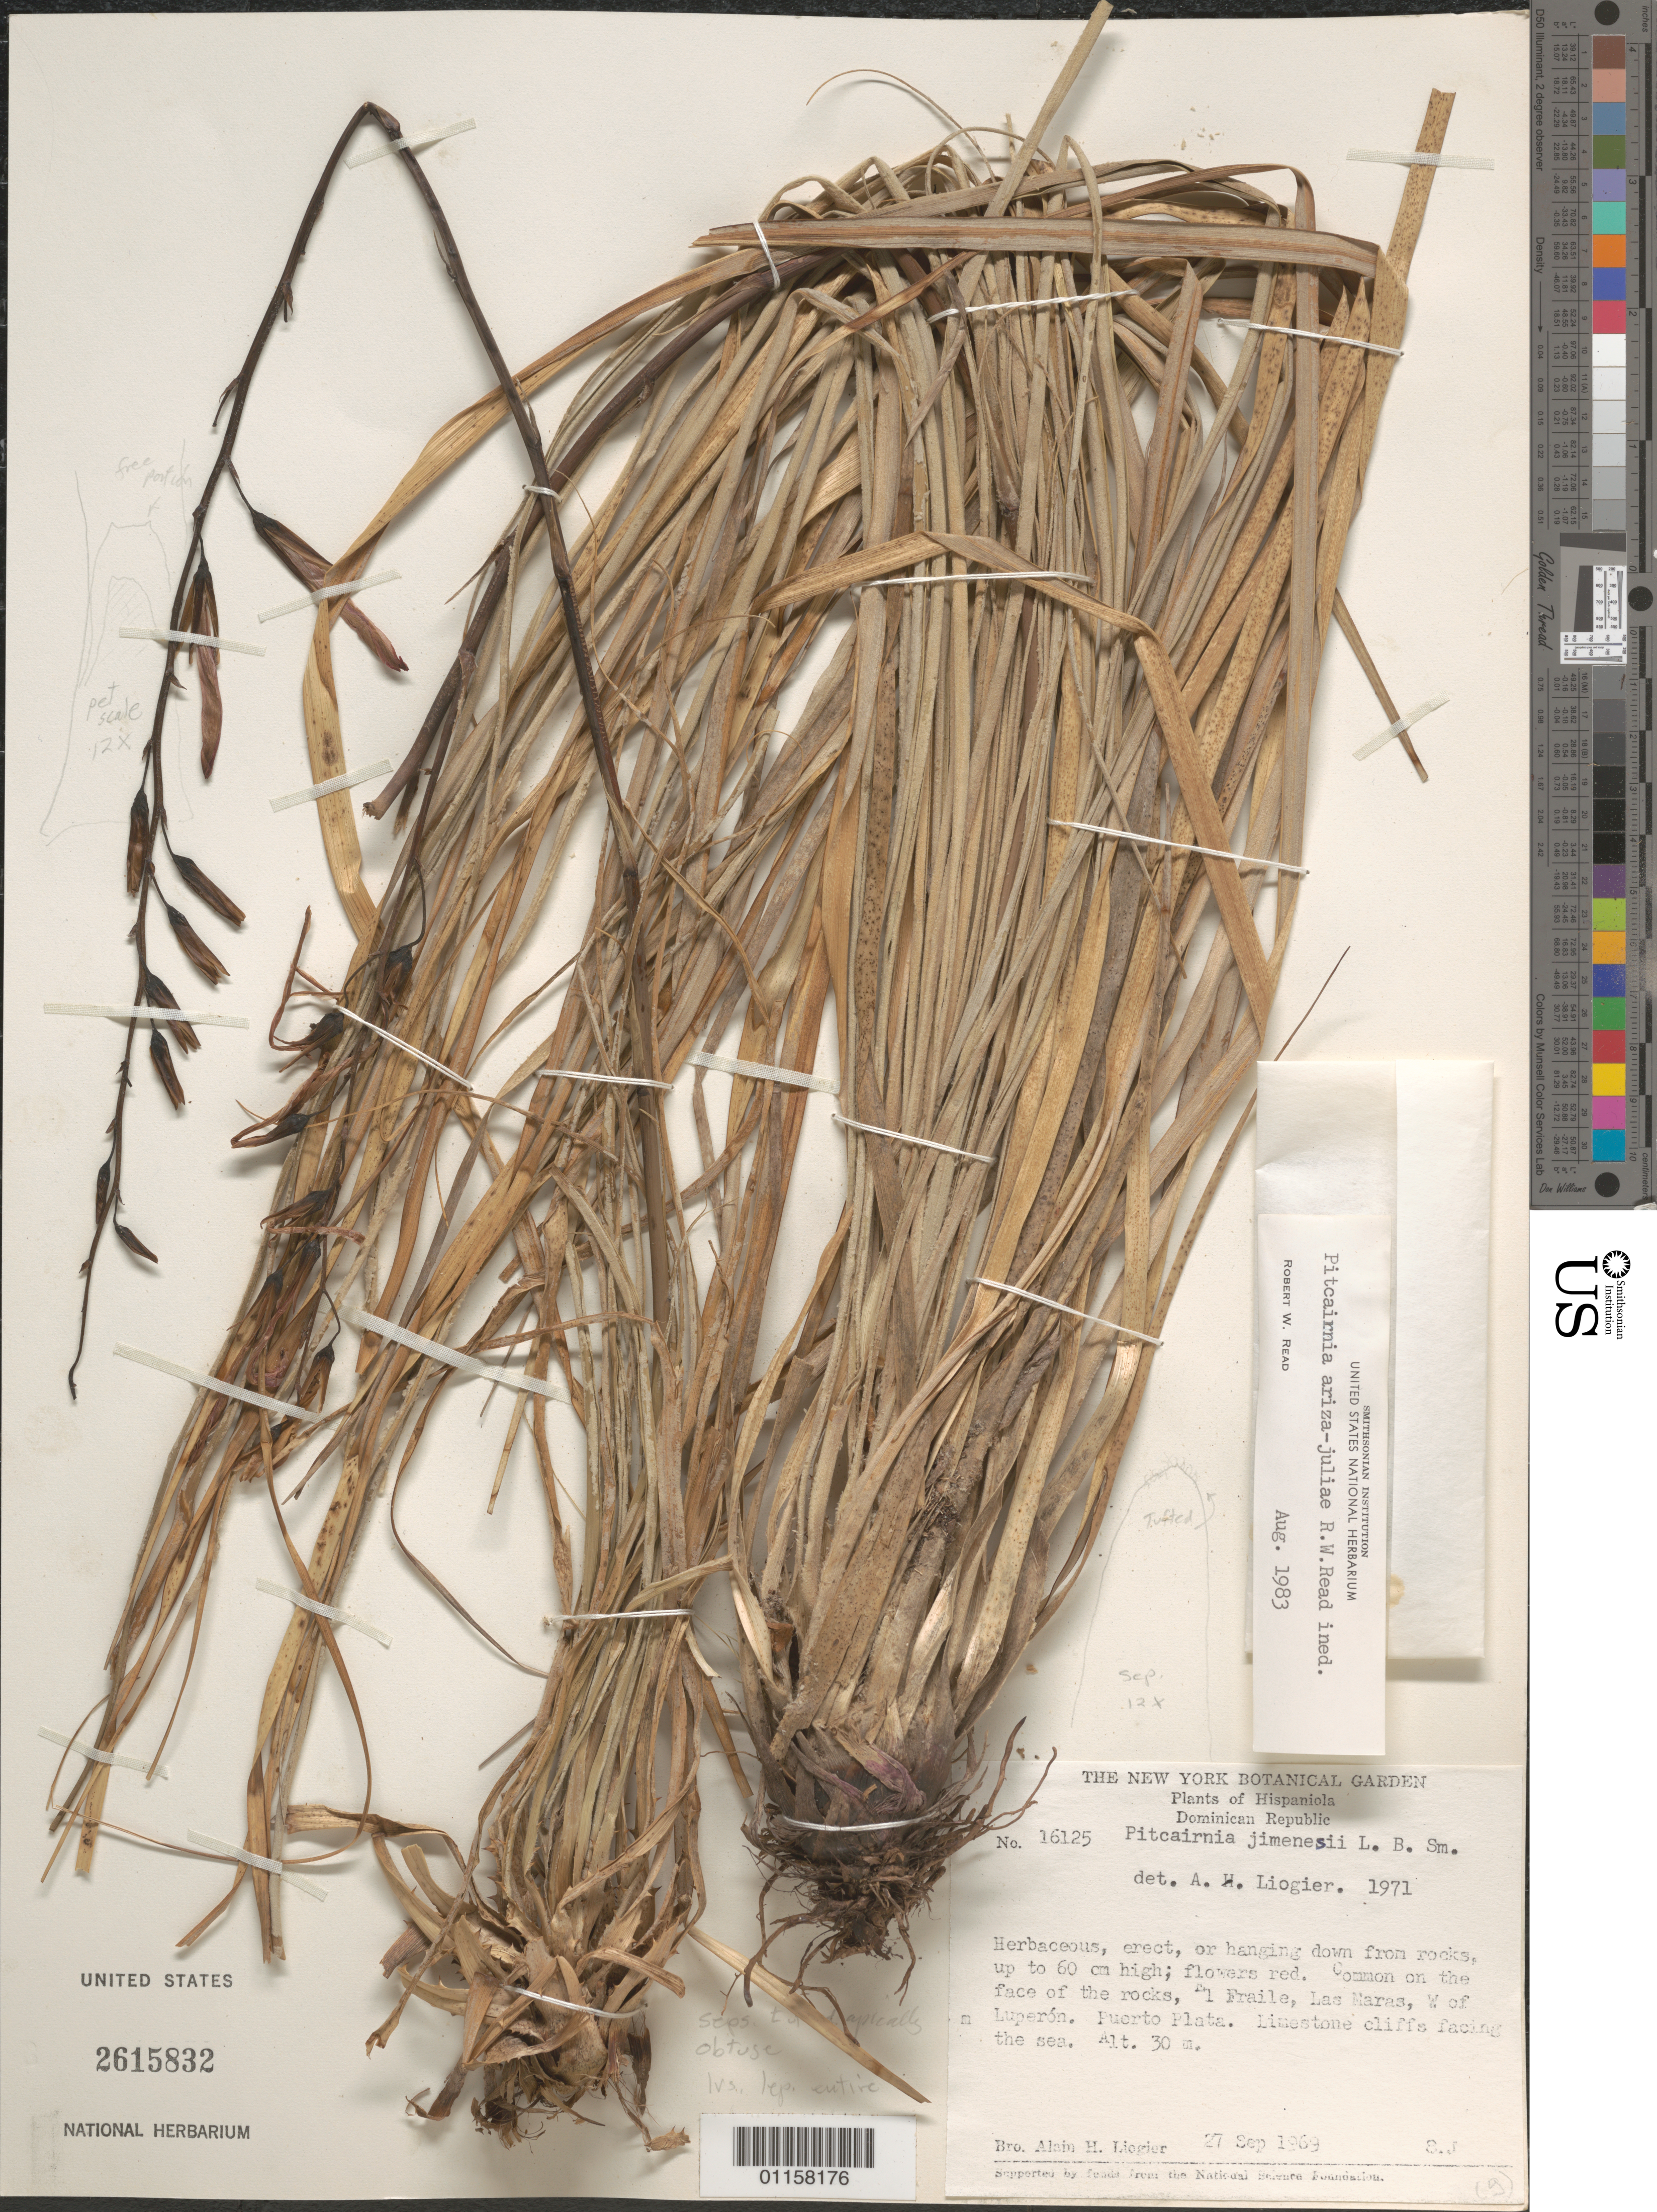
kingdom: Plantae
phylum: Tracheophyta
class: Liliopsida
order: Poales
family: Bromeliaceae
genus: Pitcairnia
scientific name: Pitcairnia sp.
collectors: A. H. Liogier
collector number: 16125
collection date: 1969-09-27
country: Dominican Republic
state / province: Puerto Plata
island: Hispaniola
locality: El Fraile, Las Maras, W of Luperón.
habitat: Common on the face of the rocks. Limestone cliffs facing the sea.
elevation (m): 30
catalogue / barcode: US 2615832